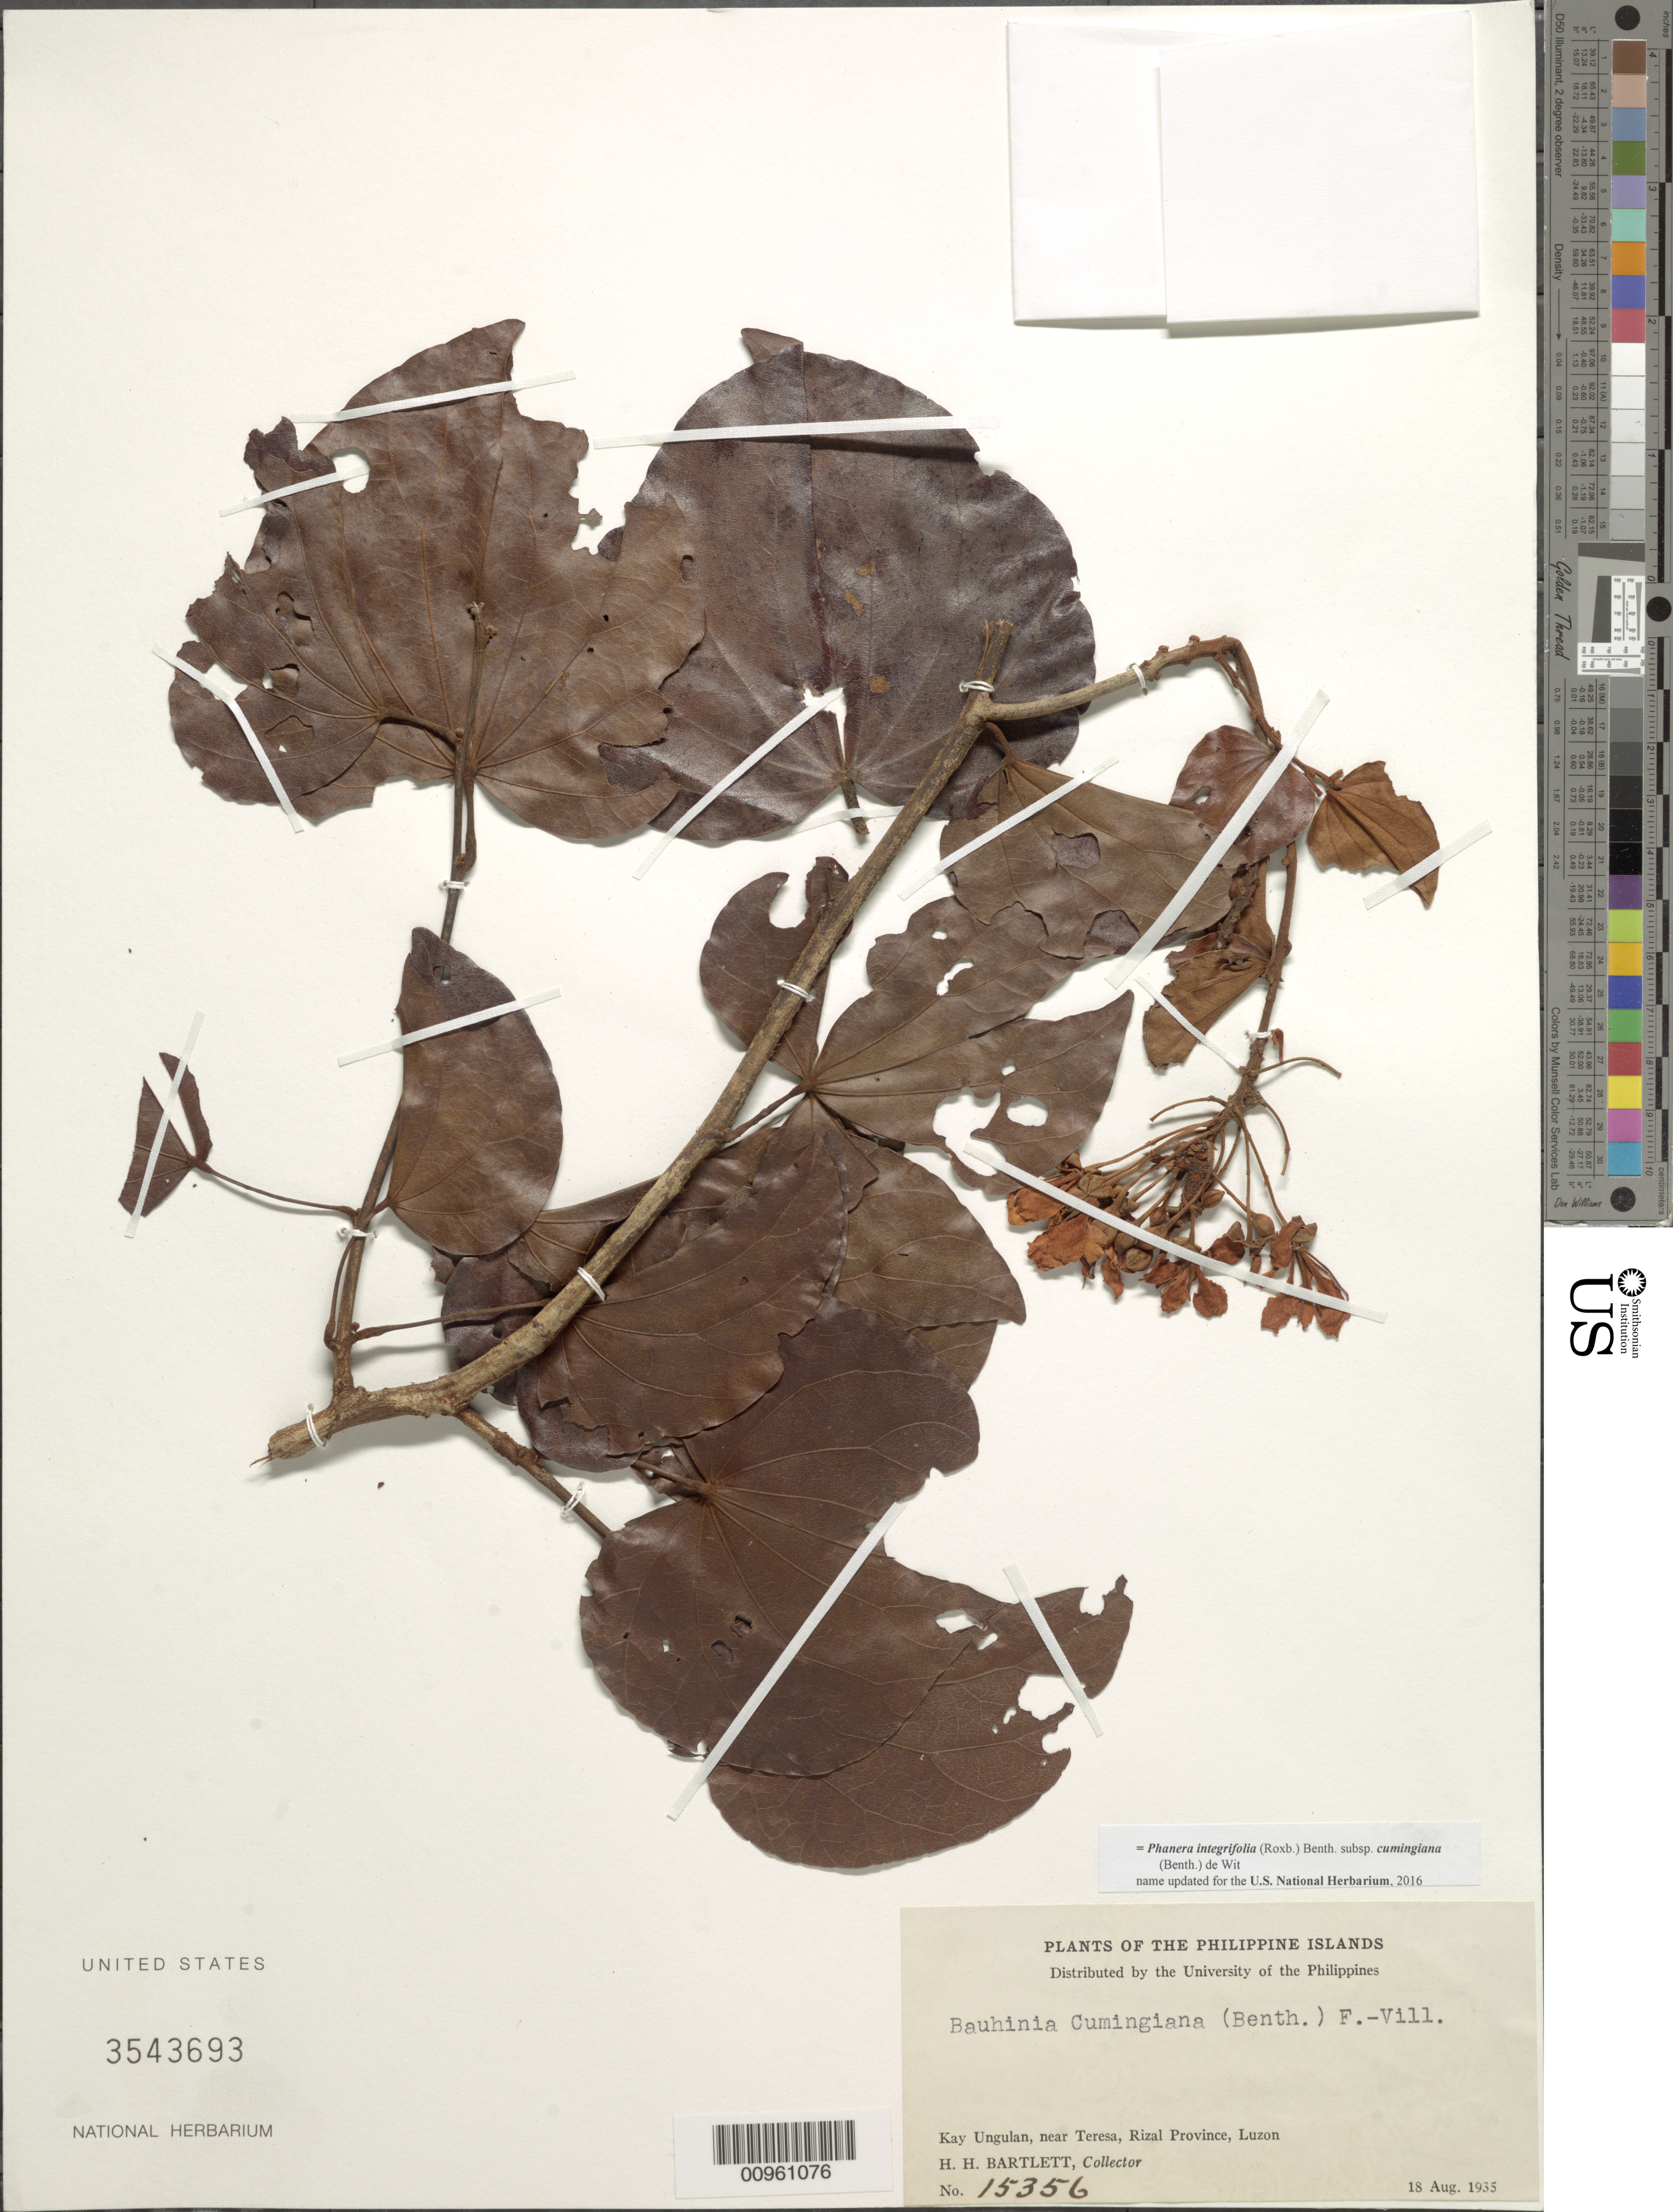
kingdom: Plantae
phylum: Tracheophyta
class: Magnoliopsida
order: Fabales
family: Fabaceae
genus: Phanera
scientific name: Phanera integrifolia subsp. cumingiana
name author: (Benth.) de Wit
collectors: H. H. Bartlett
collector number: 15356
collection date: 1935-08-18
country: Philippines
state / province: Calabarzon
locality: Kay Ungulan, near Teresa, Rizal Province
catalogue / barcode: US 3543693